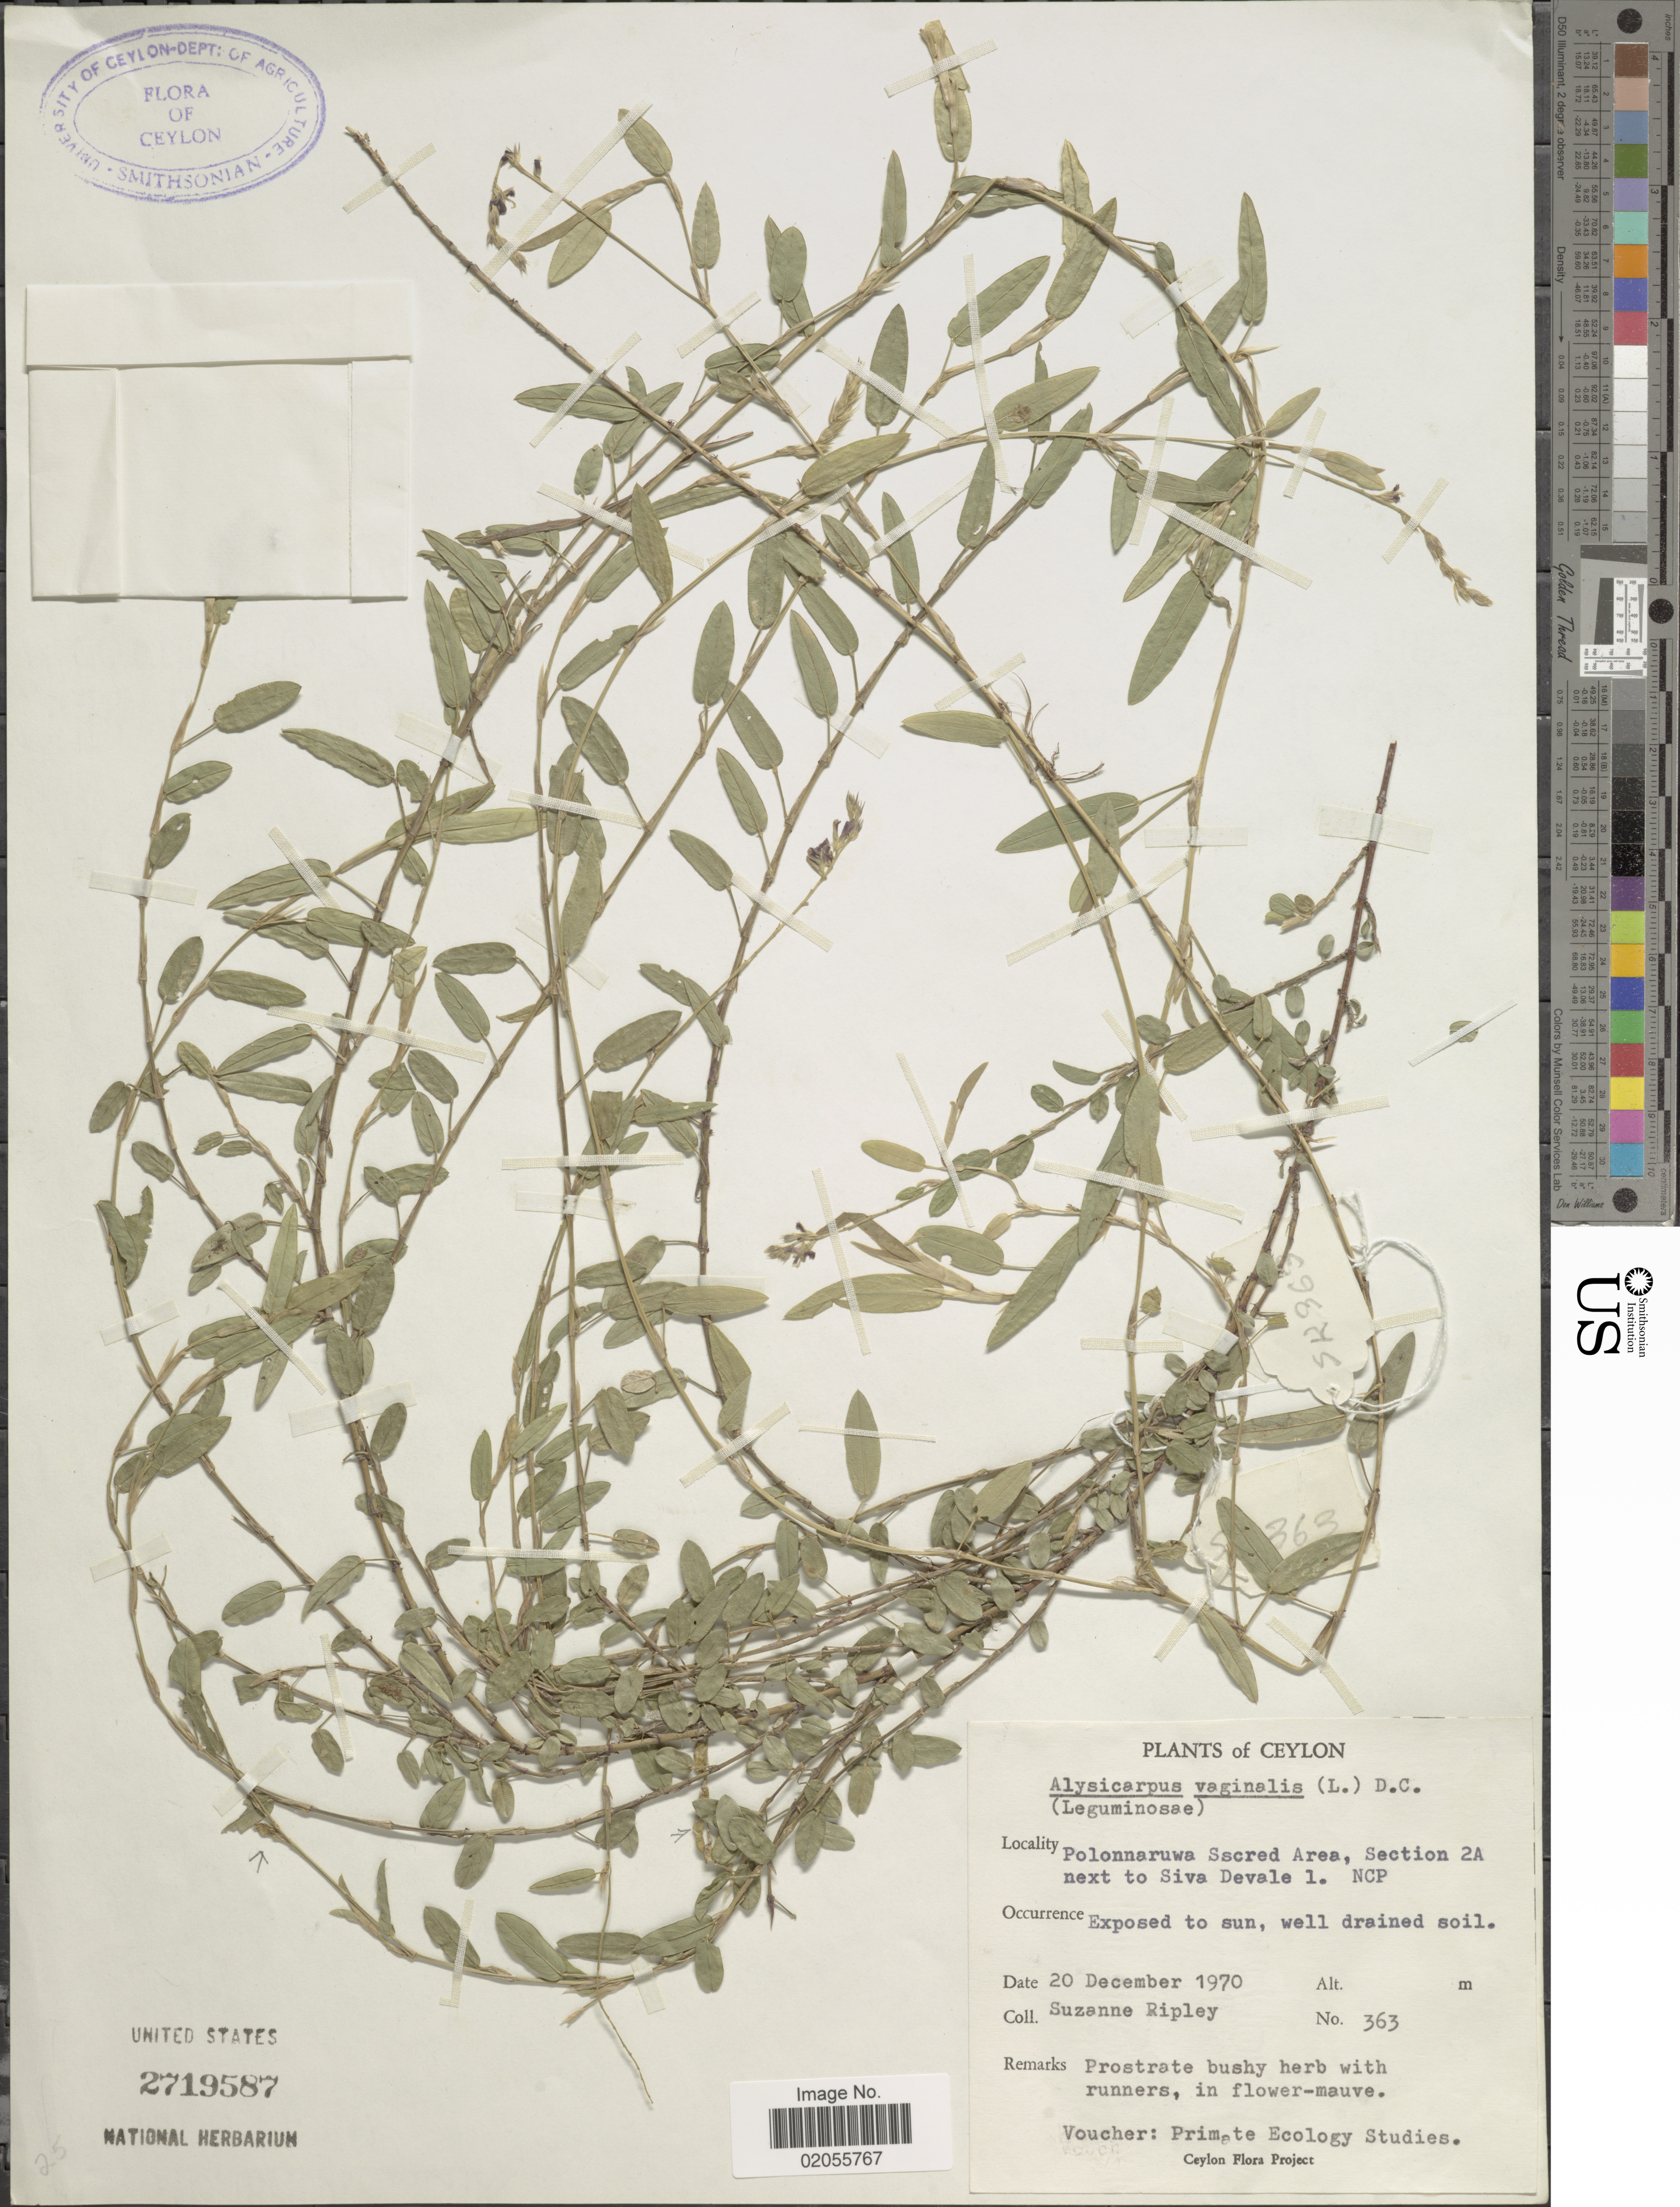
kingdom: Plantae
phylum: Tracheophyta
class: Magnoliopsida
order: Fabales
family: Fabaceae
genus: Alysicarpus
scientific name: Alysicarpus vaginalis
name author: (L.) DC.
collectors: S. Ripley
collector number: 363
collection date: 1970-12-20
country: Sri Lanka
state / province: North Central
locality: Ceylon, Polonnaruwa Sscred Area, Section 2A next to Siva Devale 1. NCP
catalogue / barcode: US 2719587